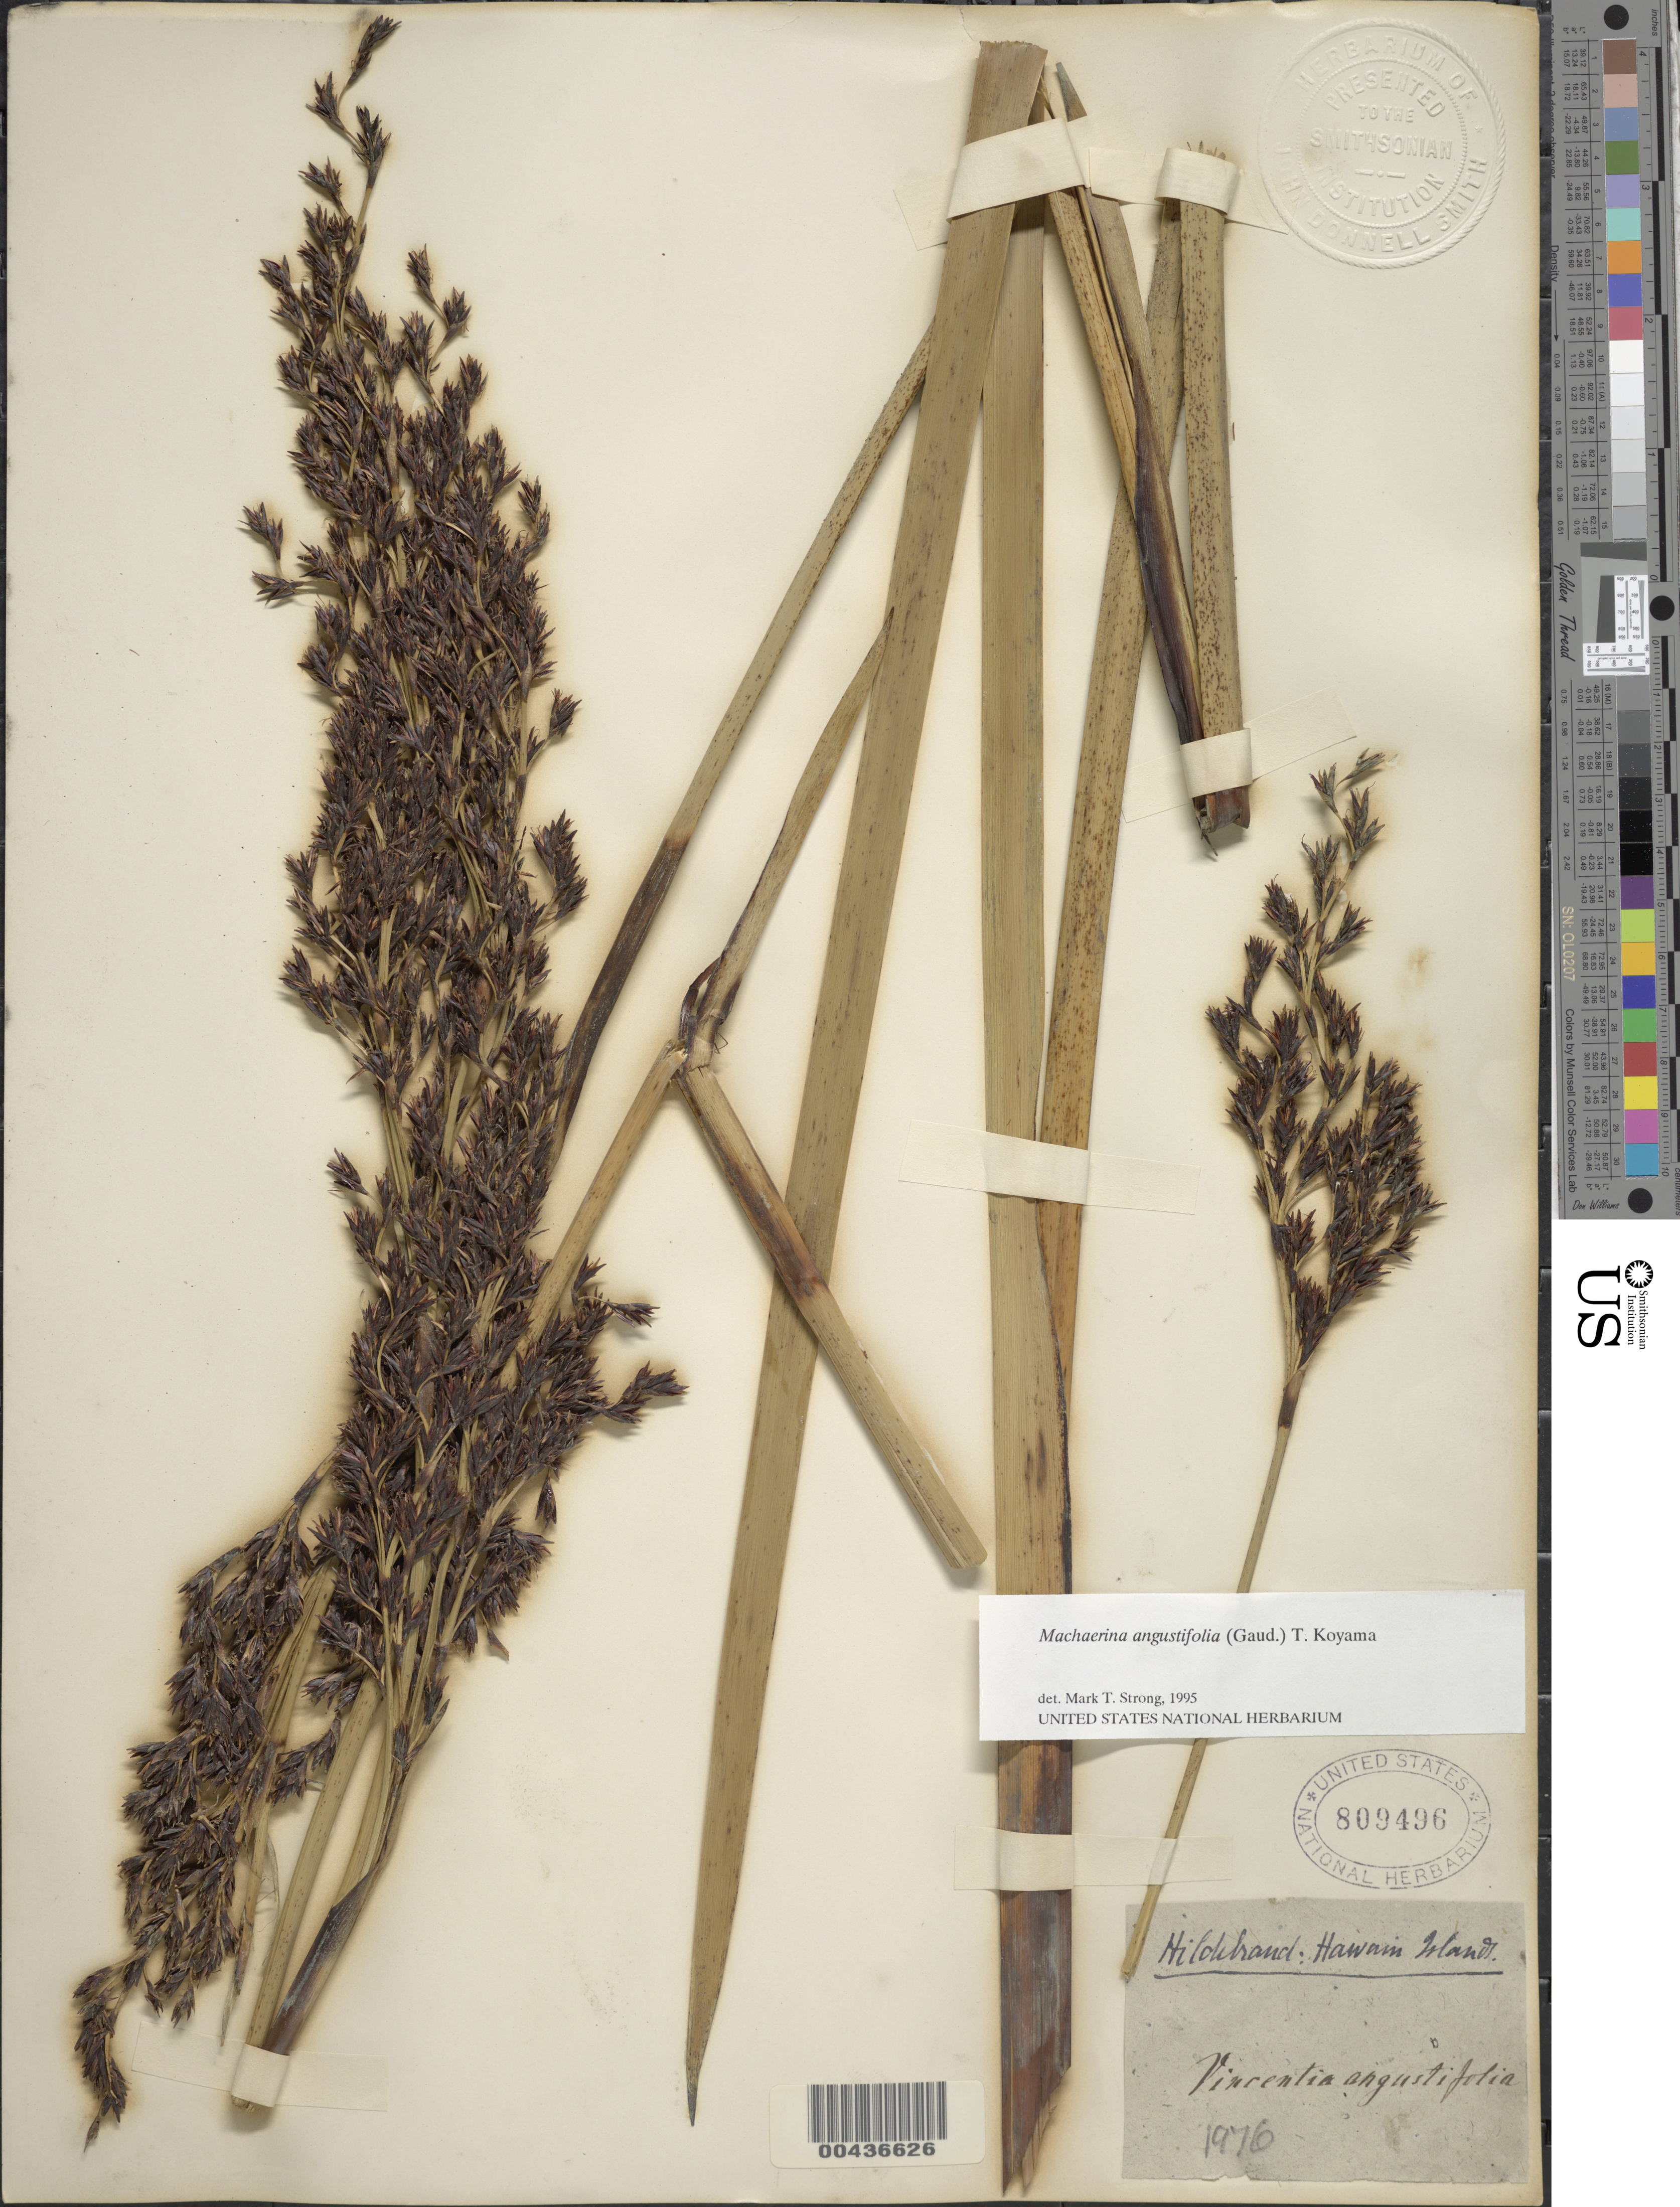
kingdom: Plantae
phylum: Tracheophyta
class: Liliopsida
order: Poales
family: Cyperaceae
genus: Machaerina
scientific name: Machaerina angustifolia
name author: (Gaudich.) T. Koyama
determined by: Strong, M. T., (US), Smithsonian Institution - National Museum of Natural History (UNITED STATES)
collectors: W. Hillebrand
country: United States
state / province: Hawaii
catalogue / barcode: US 809496